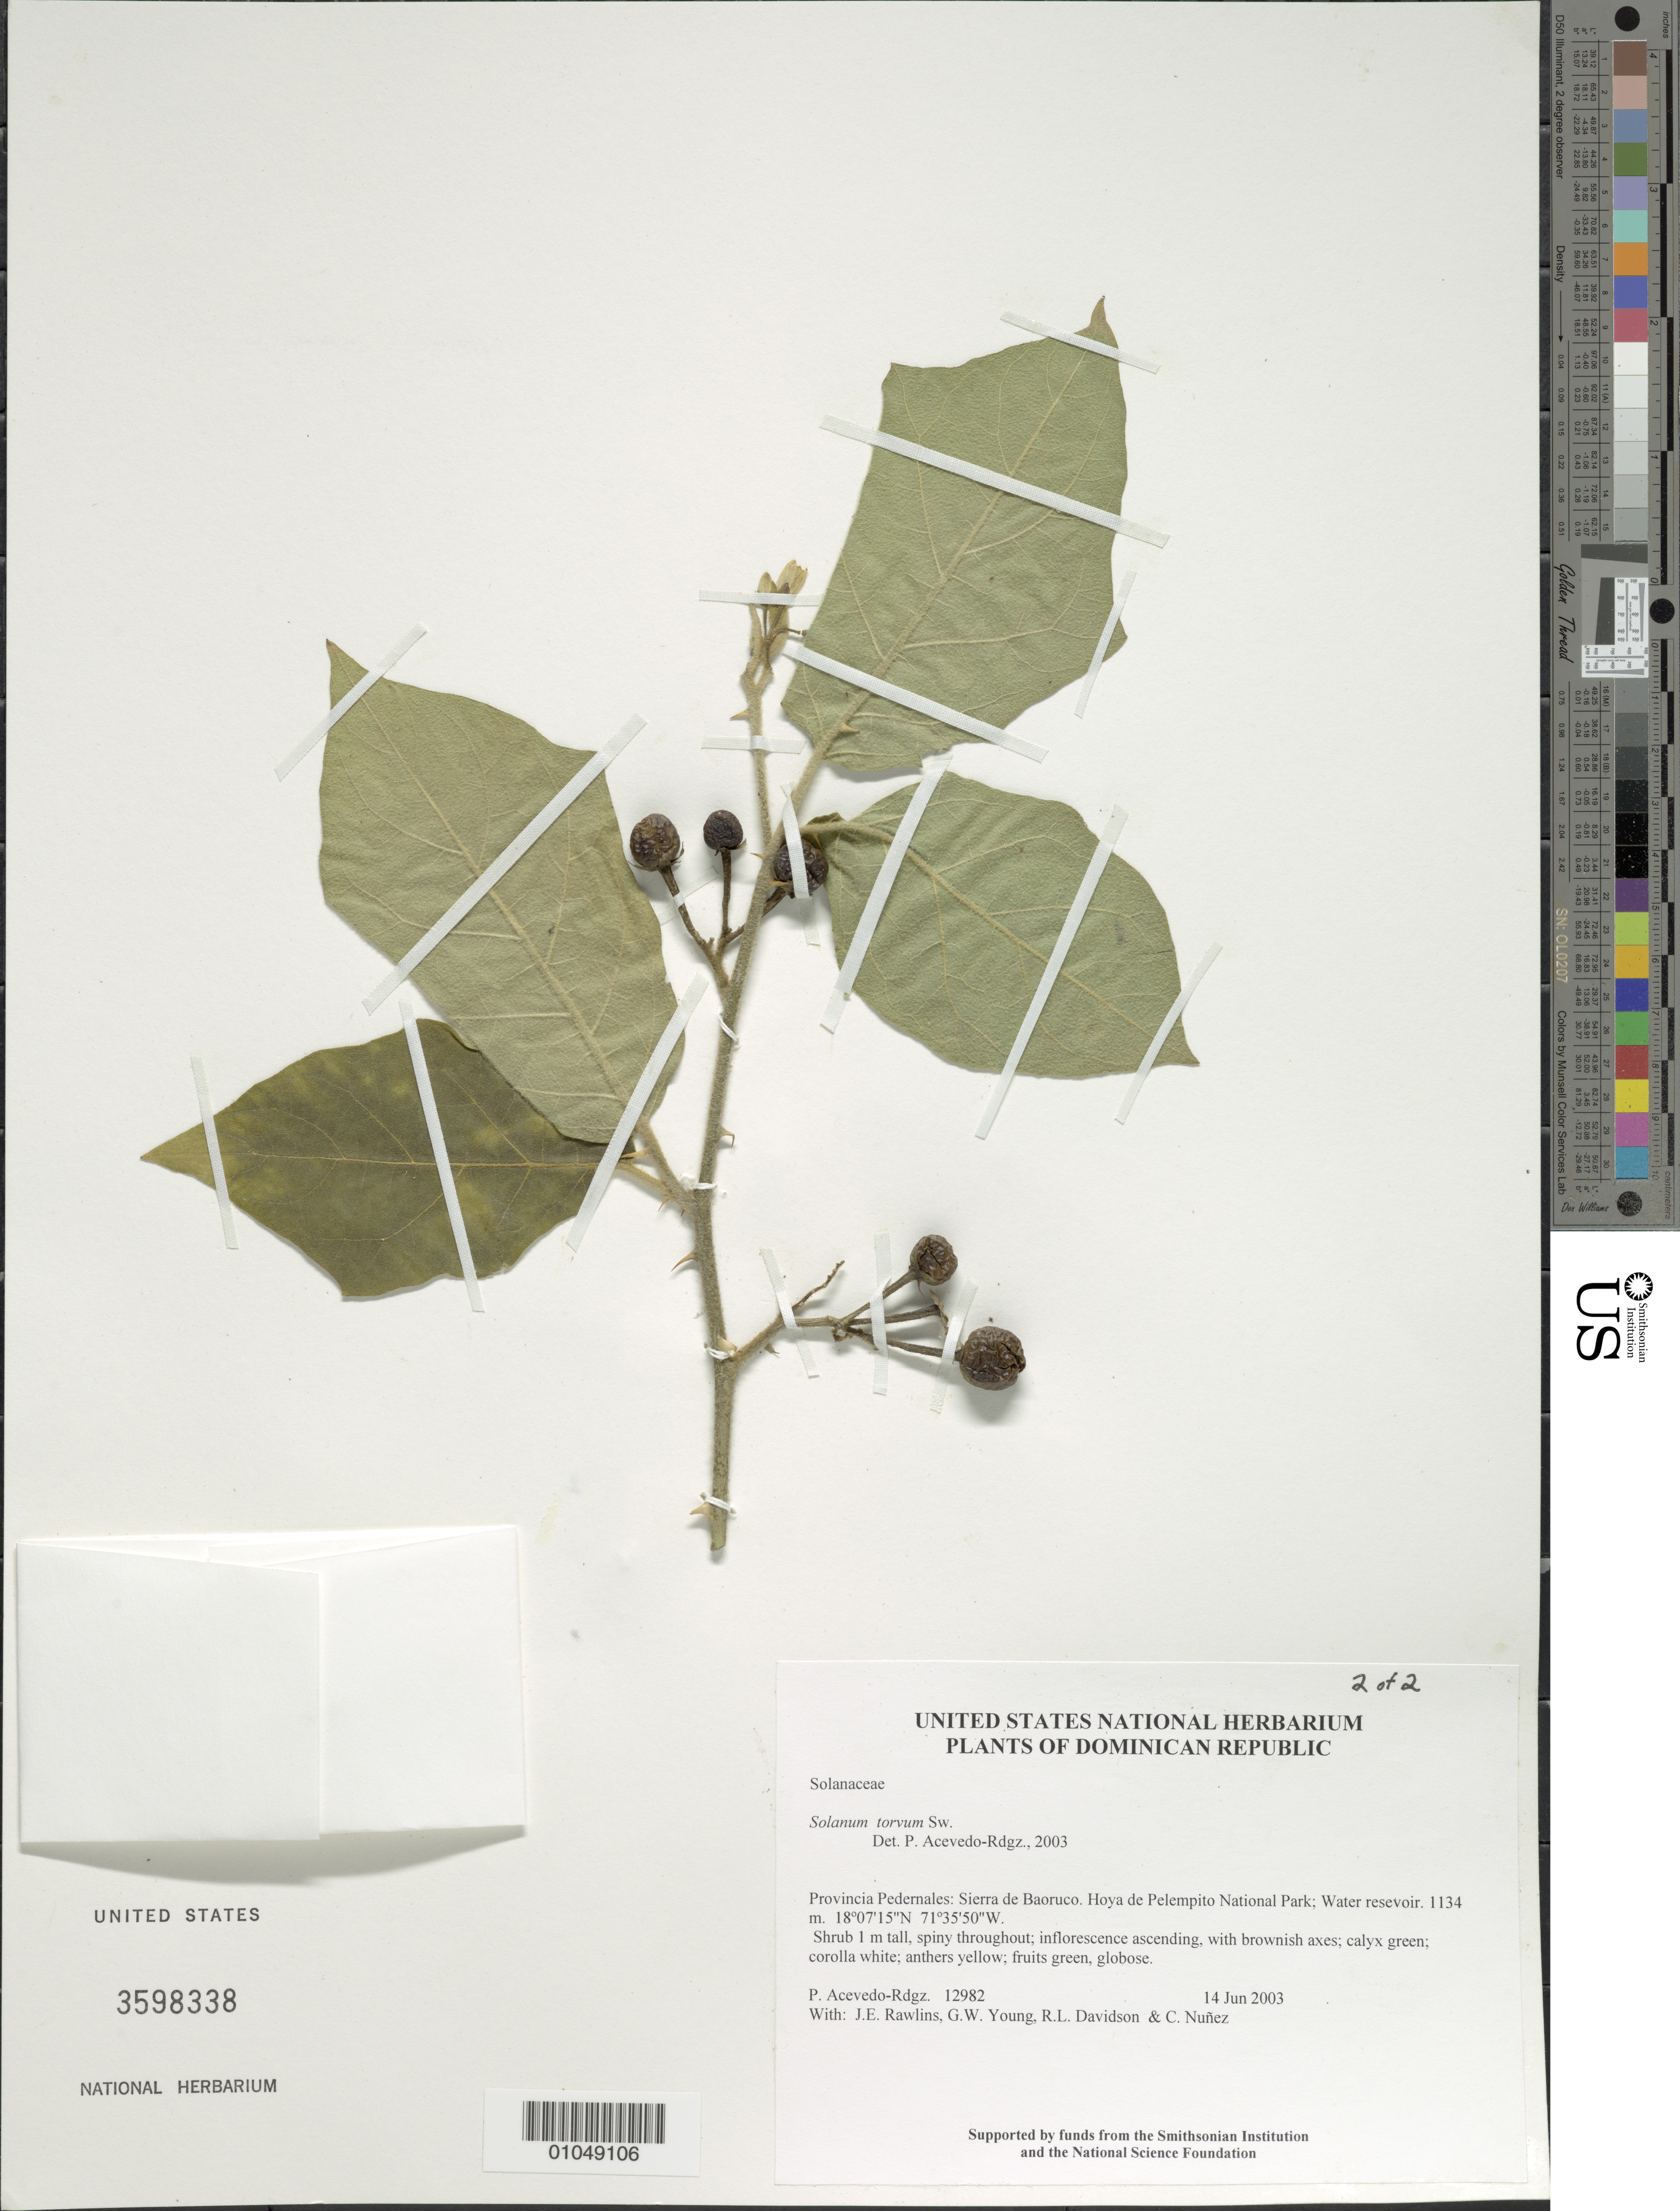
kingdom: Plantae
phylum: Tracheophyta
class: Magnoliopsida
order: Solanales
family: Solanaceae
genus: Solanum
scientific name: Solanum torvum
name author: Sw.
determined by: Acevedo-Rodríguez, P., (BOT), Smithsonian Institution - National Museum of Natural History (UNITED STATES)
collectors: P. Acevedo-Rodr., J. Rawlins, G. Young, R. Davidson & C. Nunez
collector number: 12982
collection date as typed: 14 Jun 2003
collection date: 2003-06-14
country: Dominican Republic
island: Hispaniola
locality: Provincia Pedernales: Sierra de Baoruco. Hoya de Pelempito National Park; Water reservoir.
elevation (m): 1134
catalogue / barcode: US 3598338